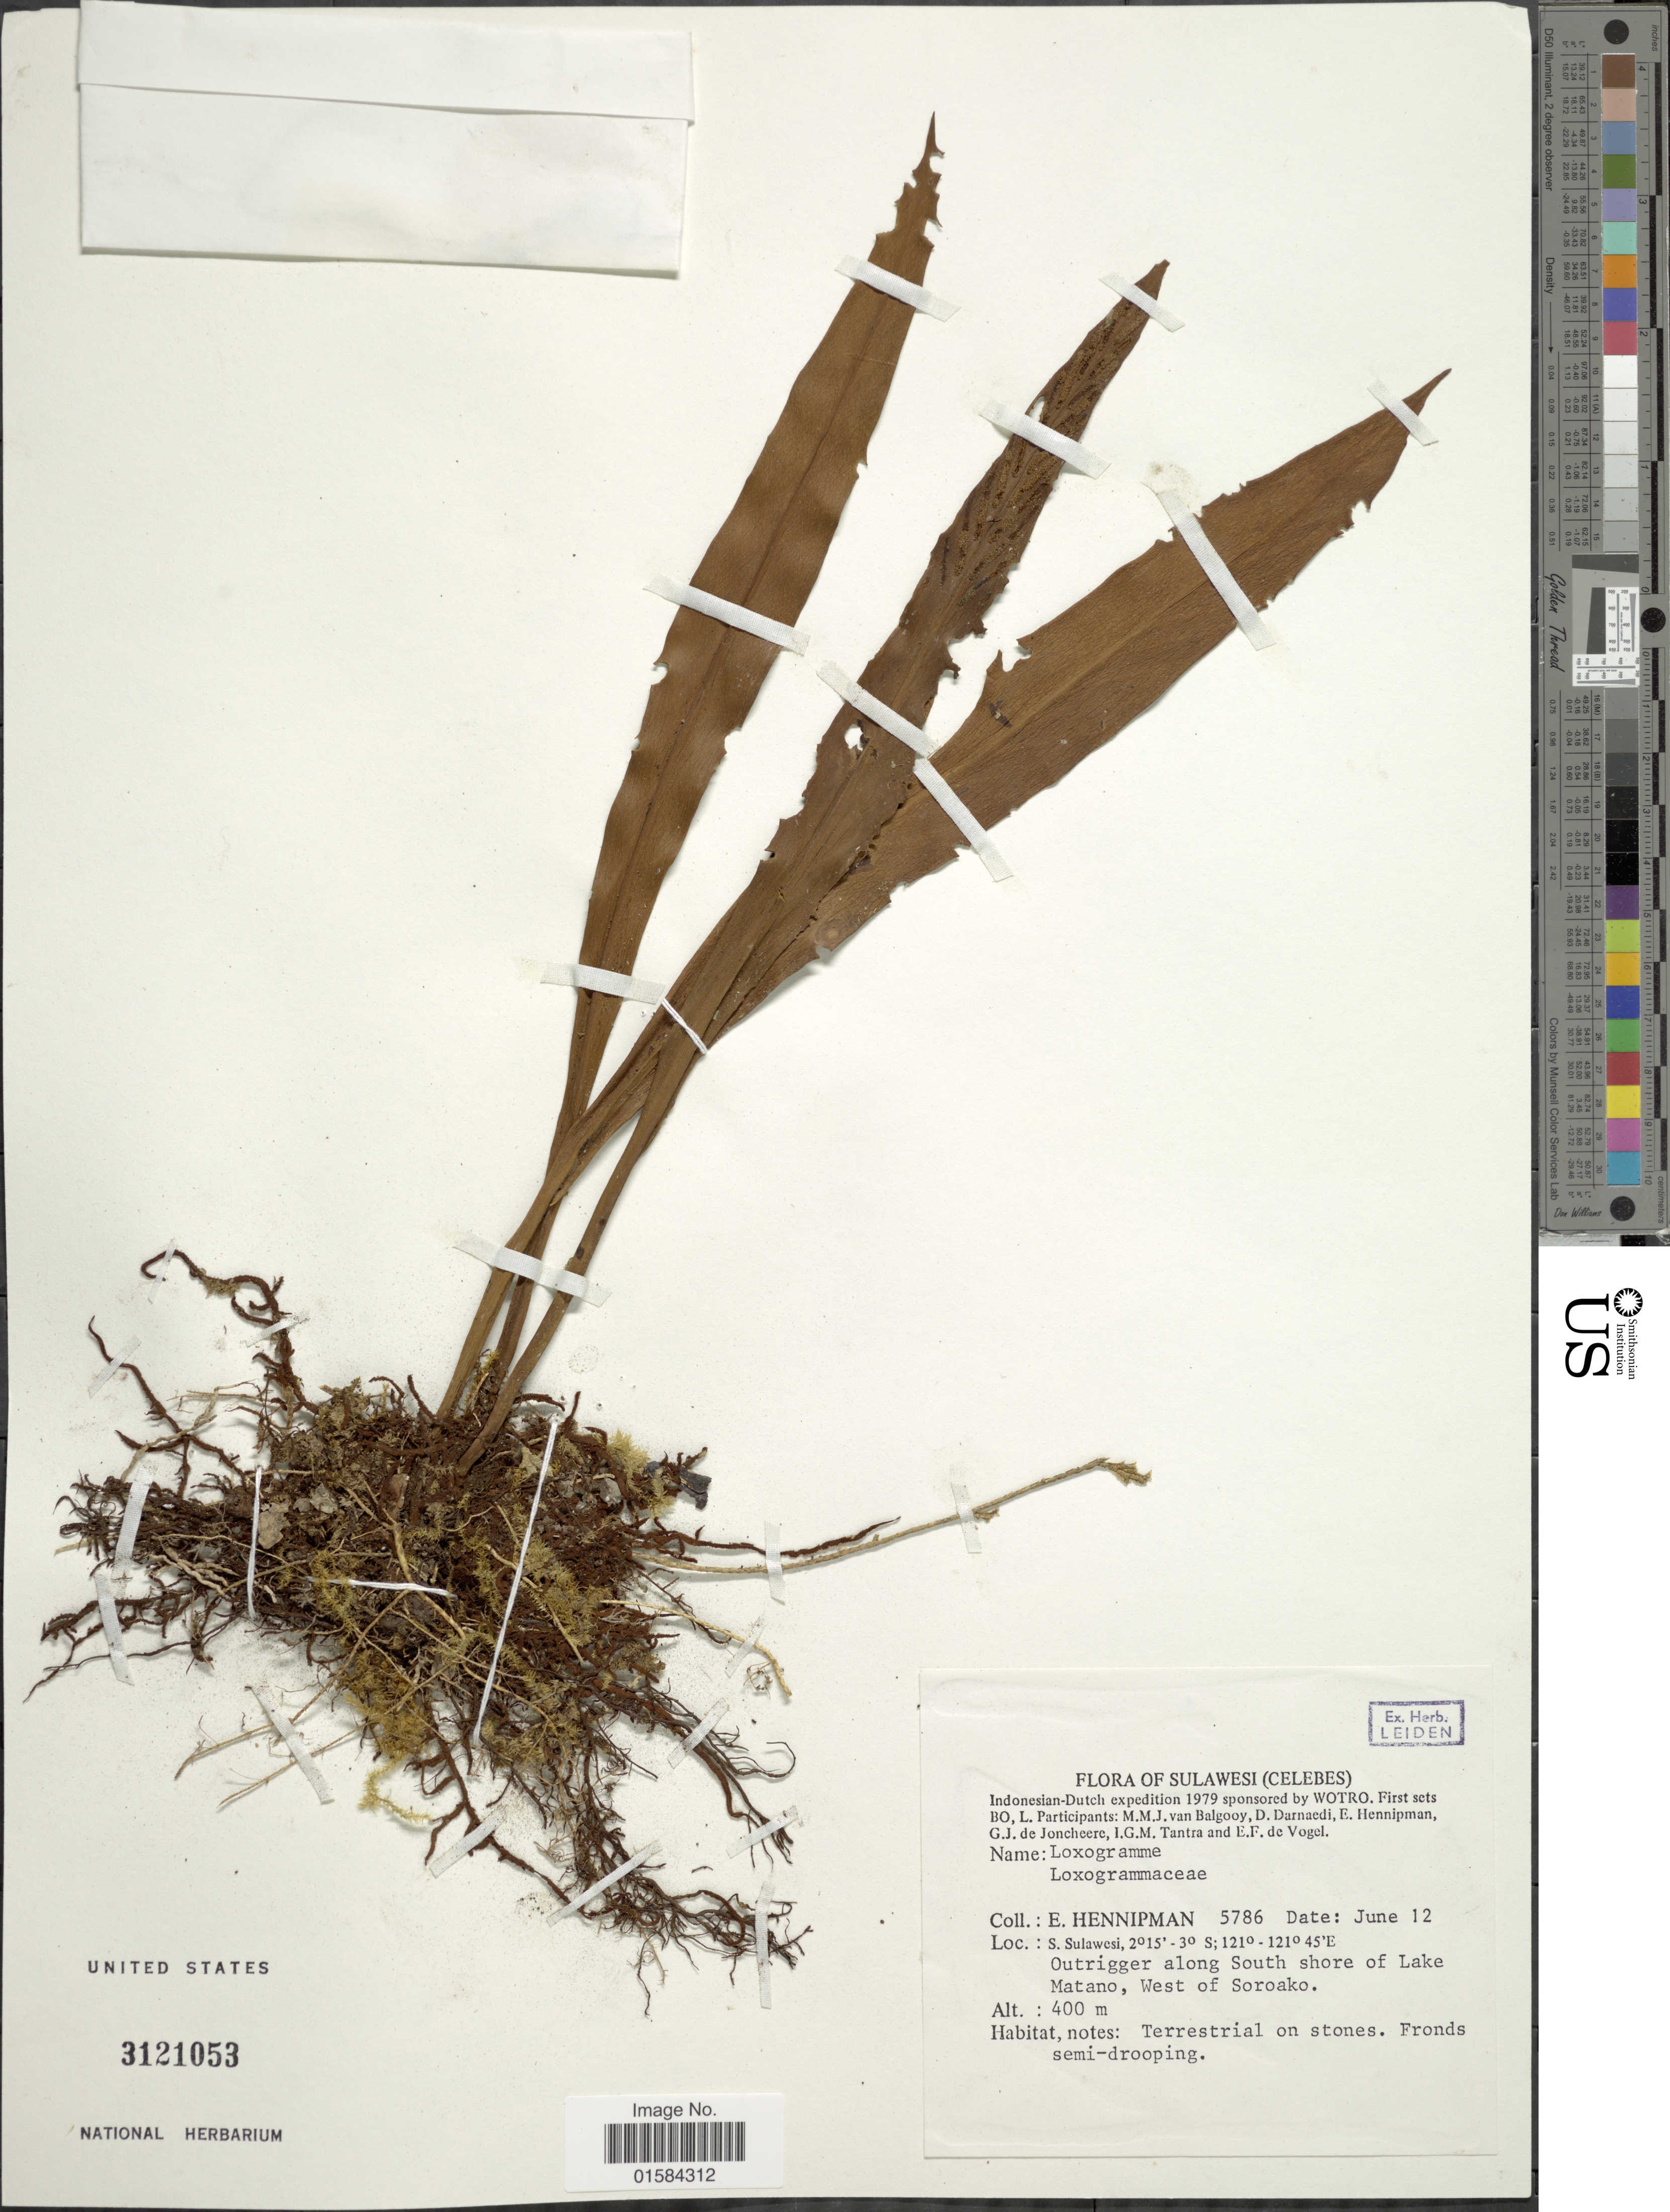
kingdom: Plantae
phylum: Tracheophyta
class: Polypodiopsida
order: Polypodiales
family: Polypodiaceae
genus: Loxogramme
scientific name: Loxogramme sp.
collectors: E. Hennipman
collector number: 5786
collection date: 1979-06-12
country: Indonesia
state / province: Sulawesi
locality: Sulawesi (Celebes), S. Sulawesi, Outrigger along South shore of Lake Matano, West of Soroako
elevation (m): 400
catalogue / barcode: US 3121053